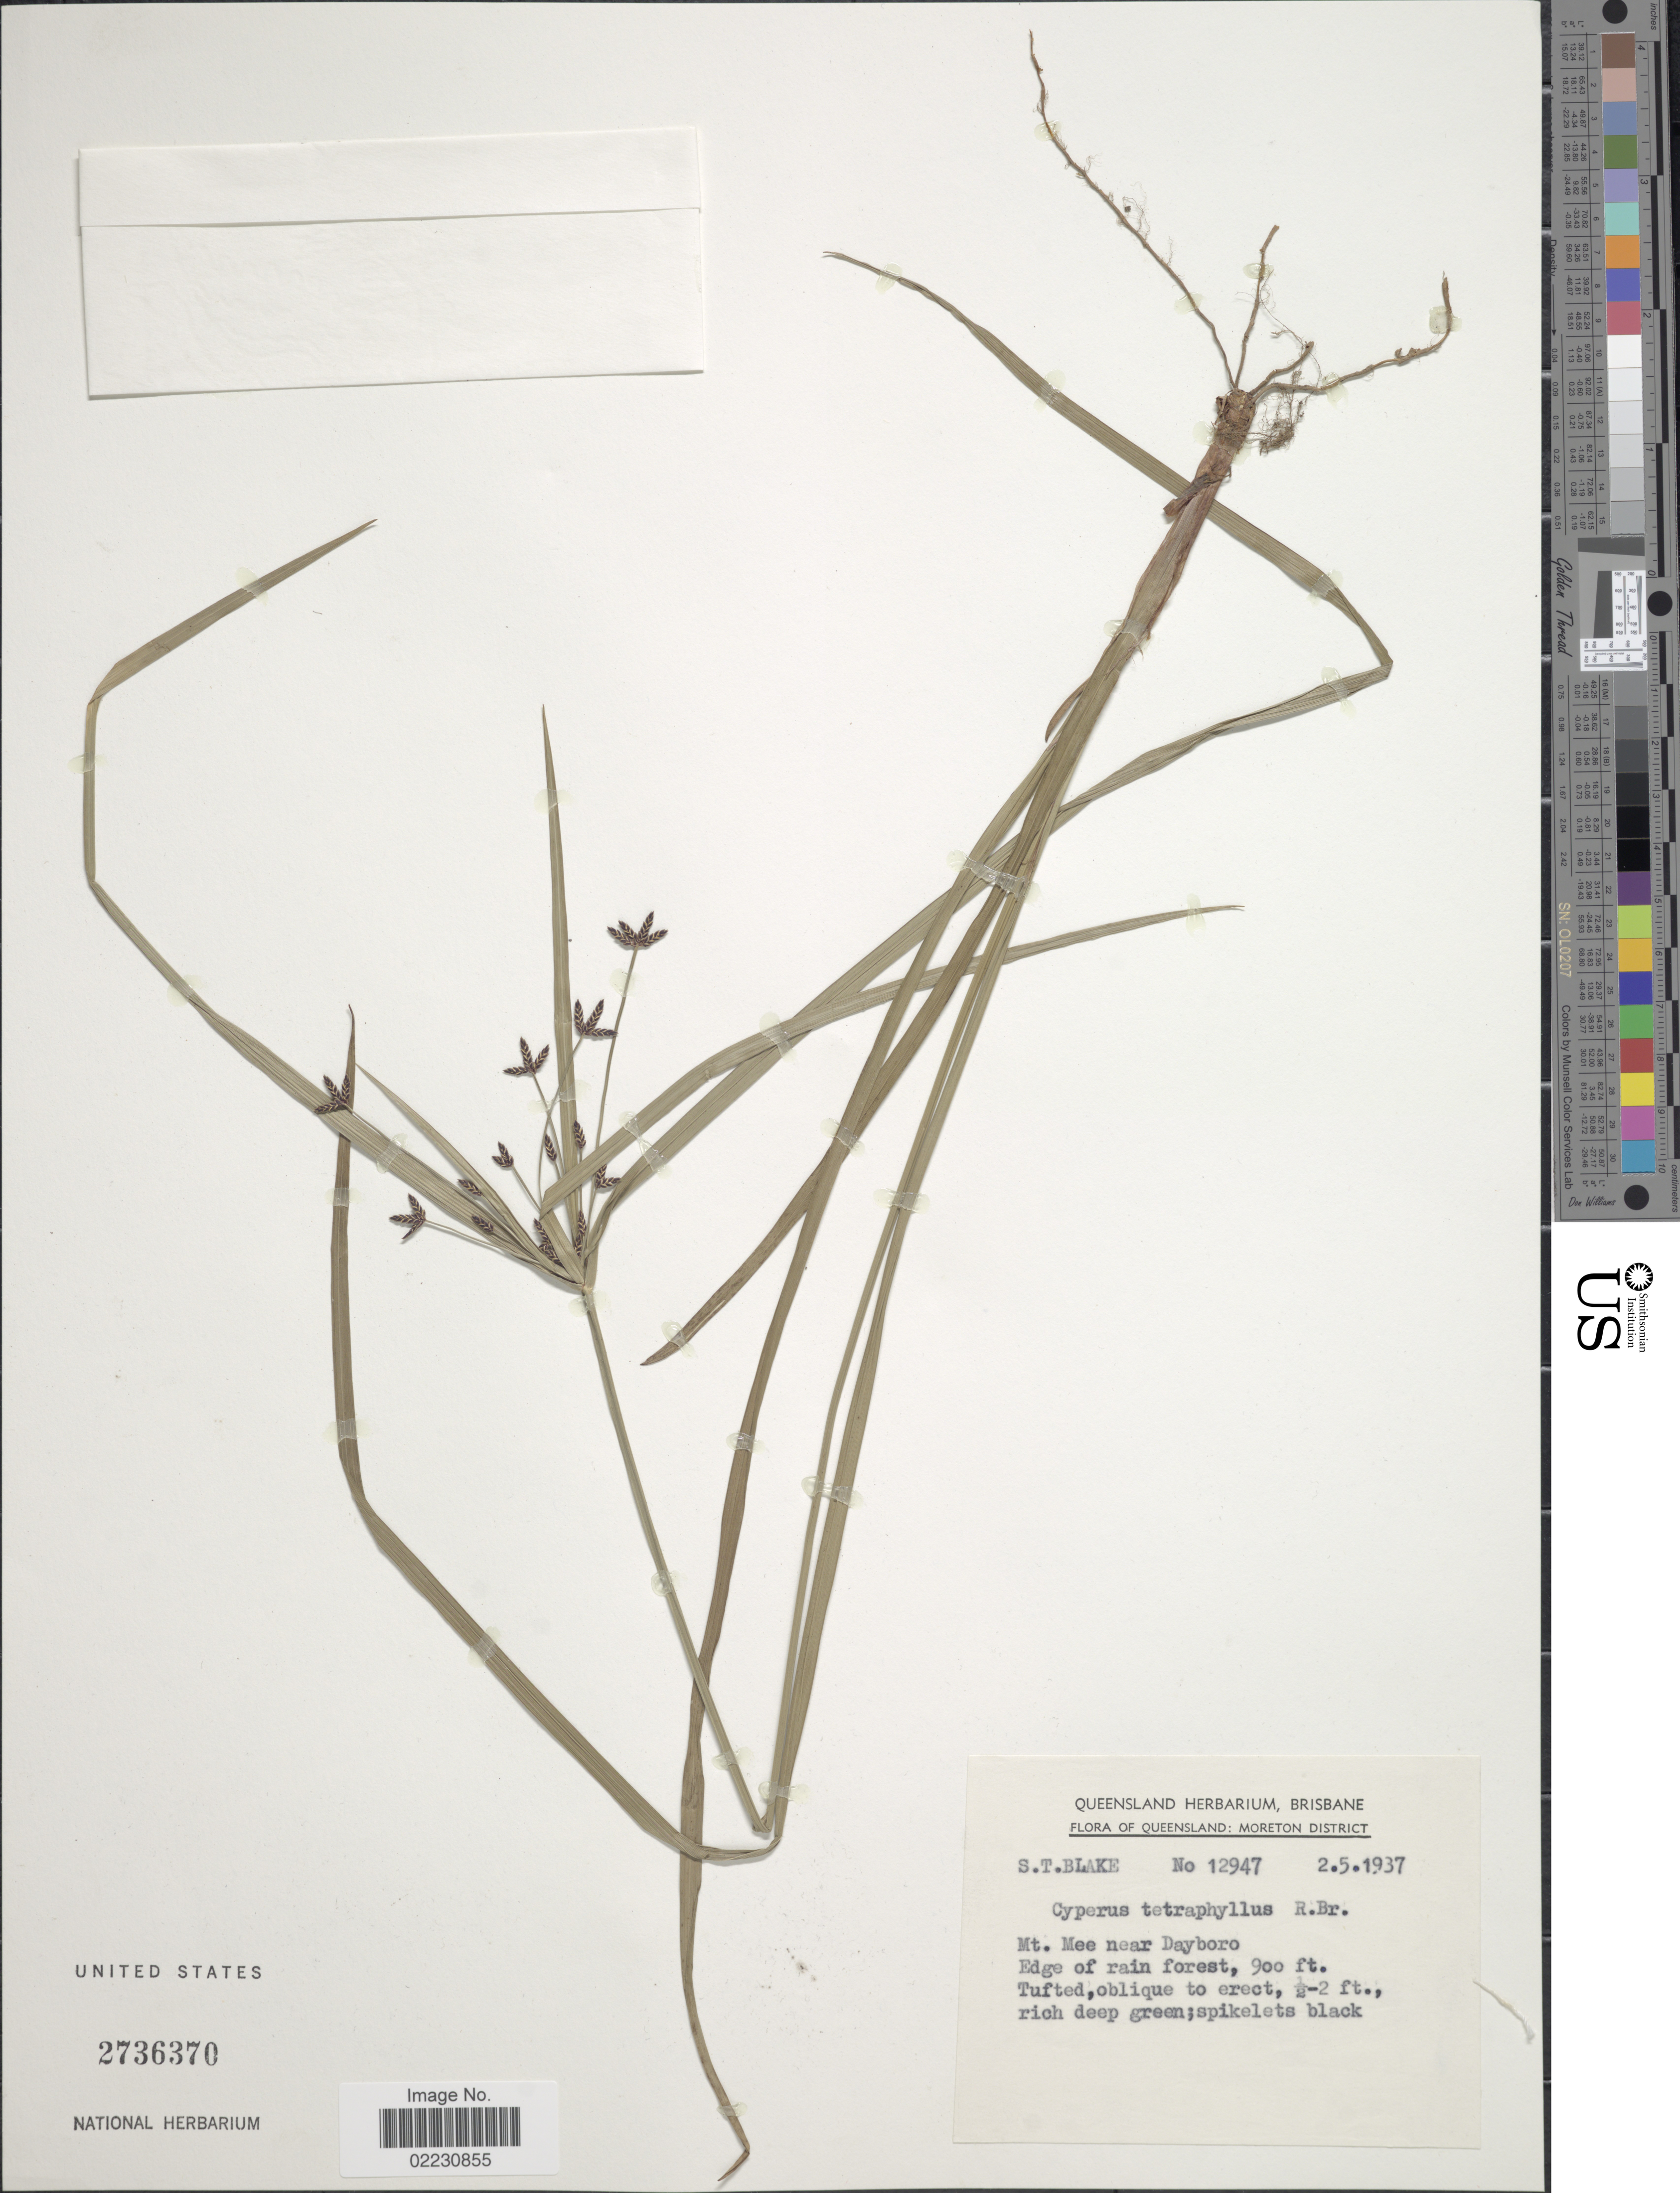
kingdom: Plantae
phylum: Tracheophyta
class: Liliopsida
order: Poales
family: Cyperaceae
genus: Cyperus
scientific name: Cyperus tetraphyllus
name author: R. Br.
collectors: S. T. Blake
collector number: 12947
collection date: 1937-05-02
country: Australia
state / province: Queensland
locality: Moreton District, Mt. Mee near Dayboro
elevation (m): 274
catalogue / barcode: US 2736370